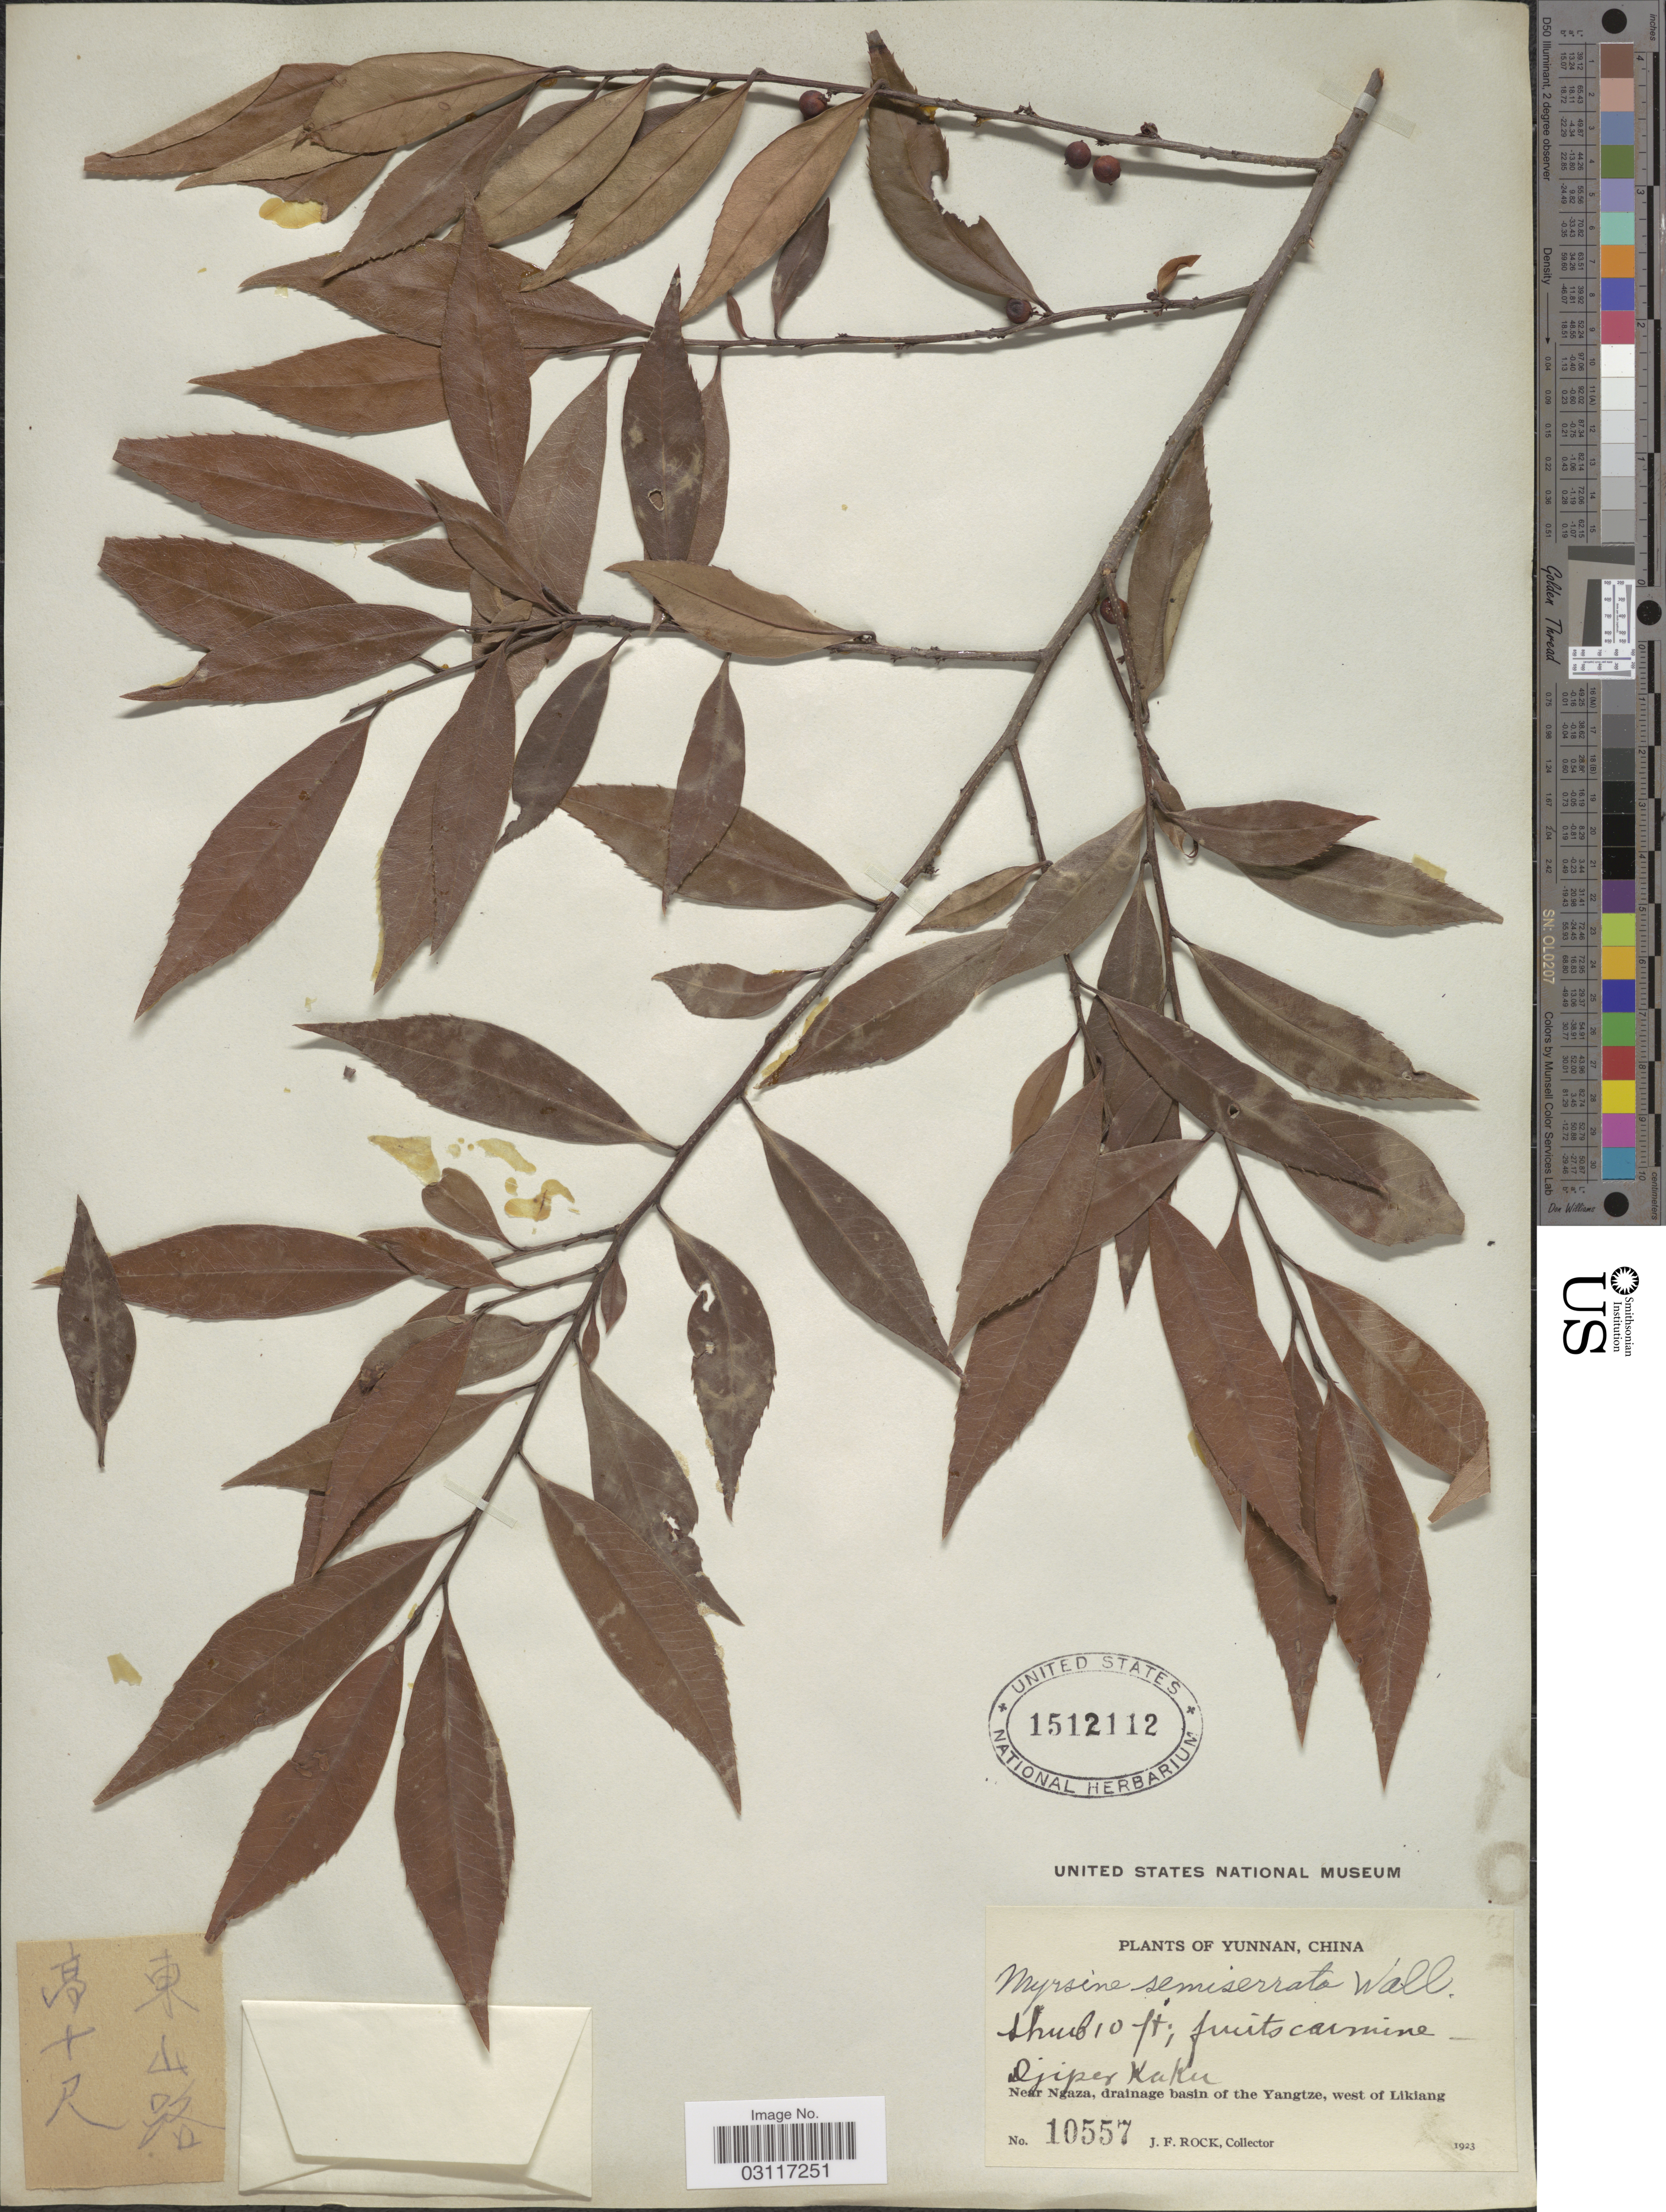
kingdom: Plantae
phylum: Tracheophyta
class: Magnoliopsida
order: Ericales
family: Primulaceae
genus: Myrsine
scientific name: Myrsine semiserrata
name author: Wall.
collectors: J. Rock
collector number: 10557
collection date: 1923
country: China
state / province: Yunnan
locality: Djiper Kaku. Near Ngaza, drainage basin of the Yangtze, west of Likiang.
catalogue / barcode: US 1512112